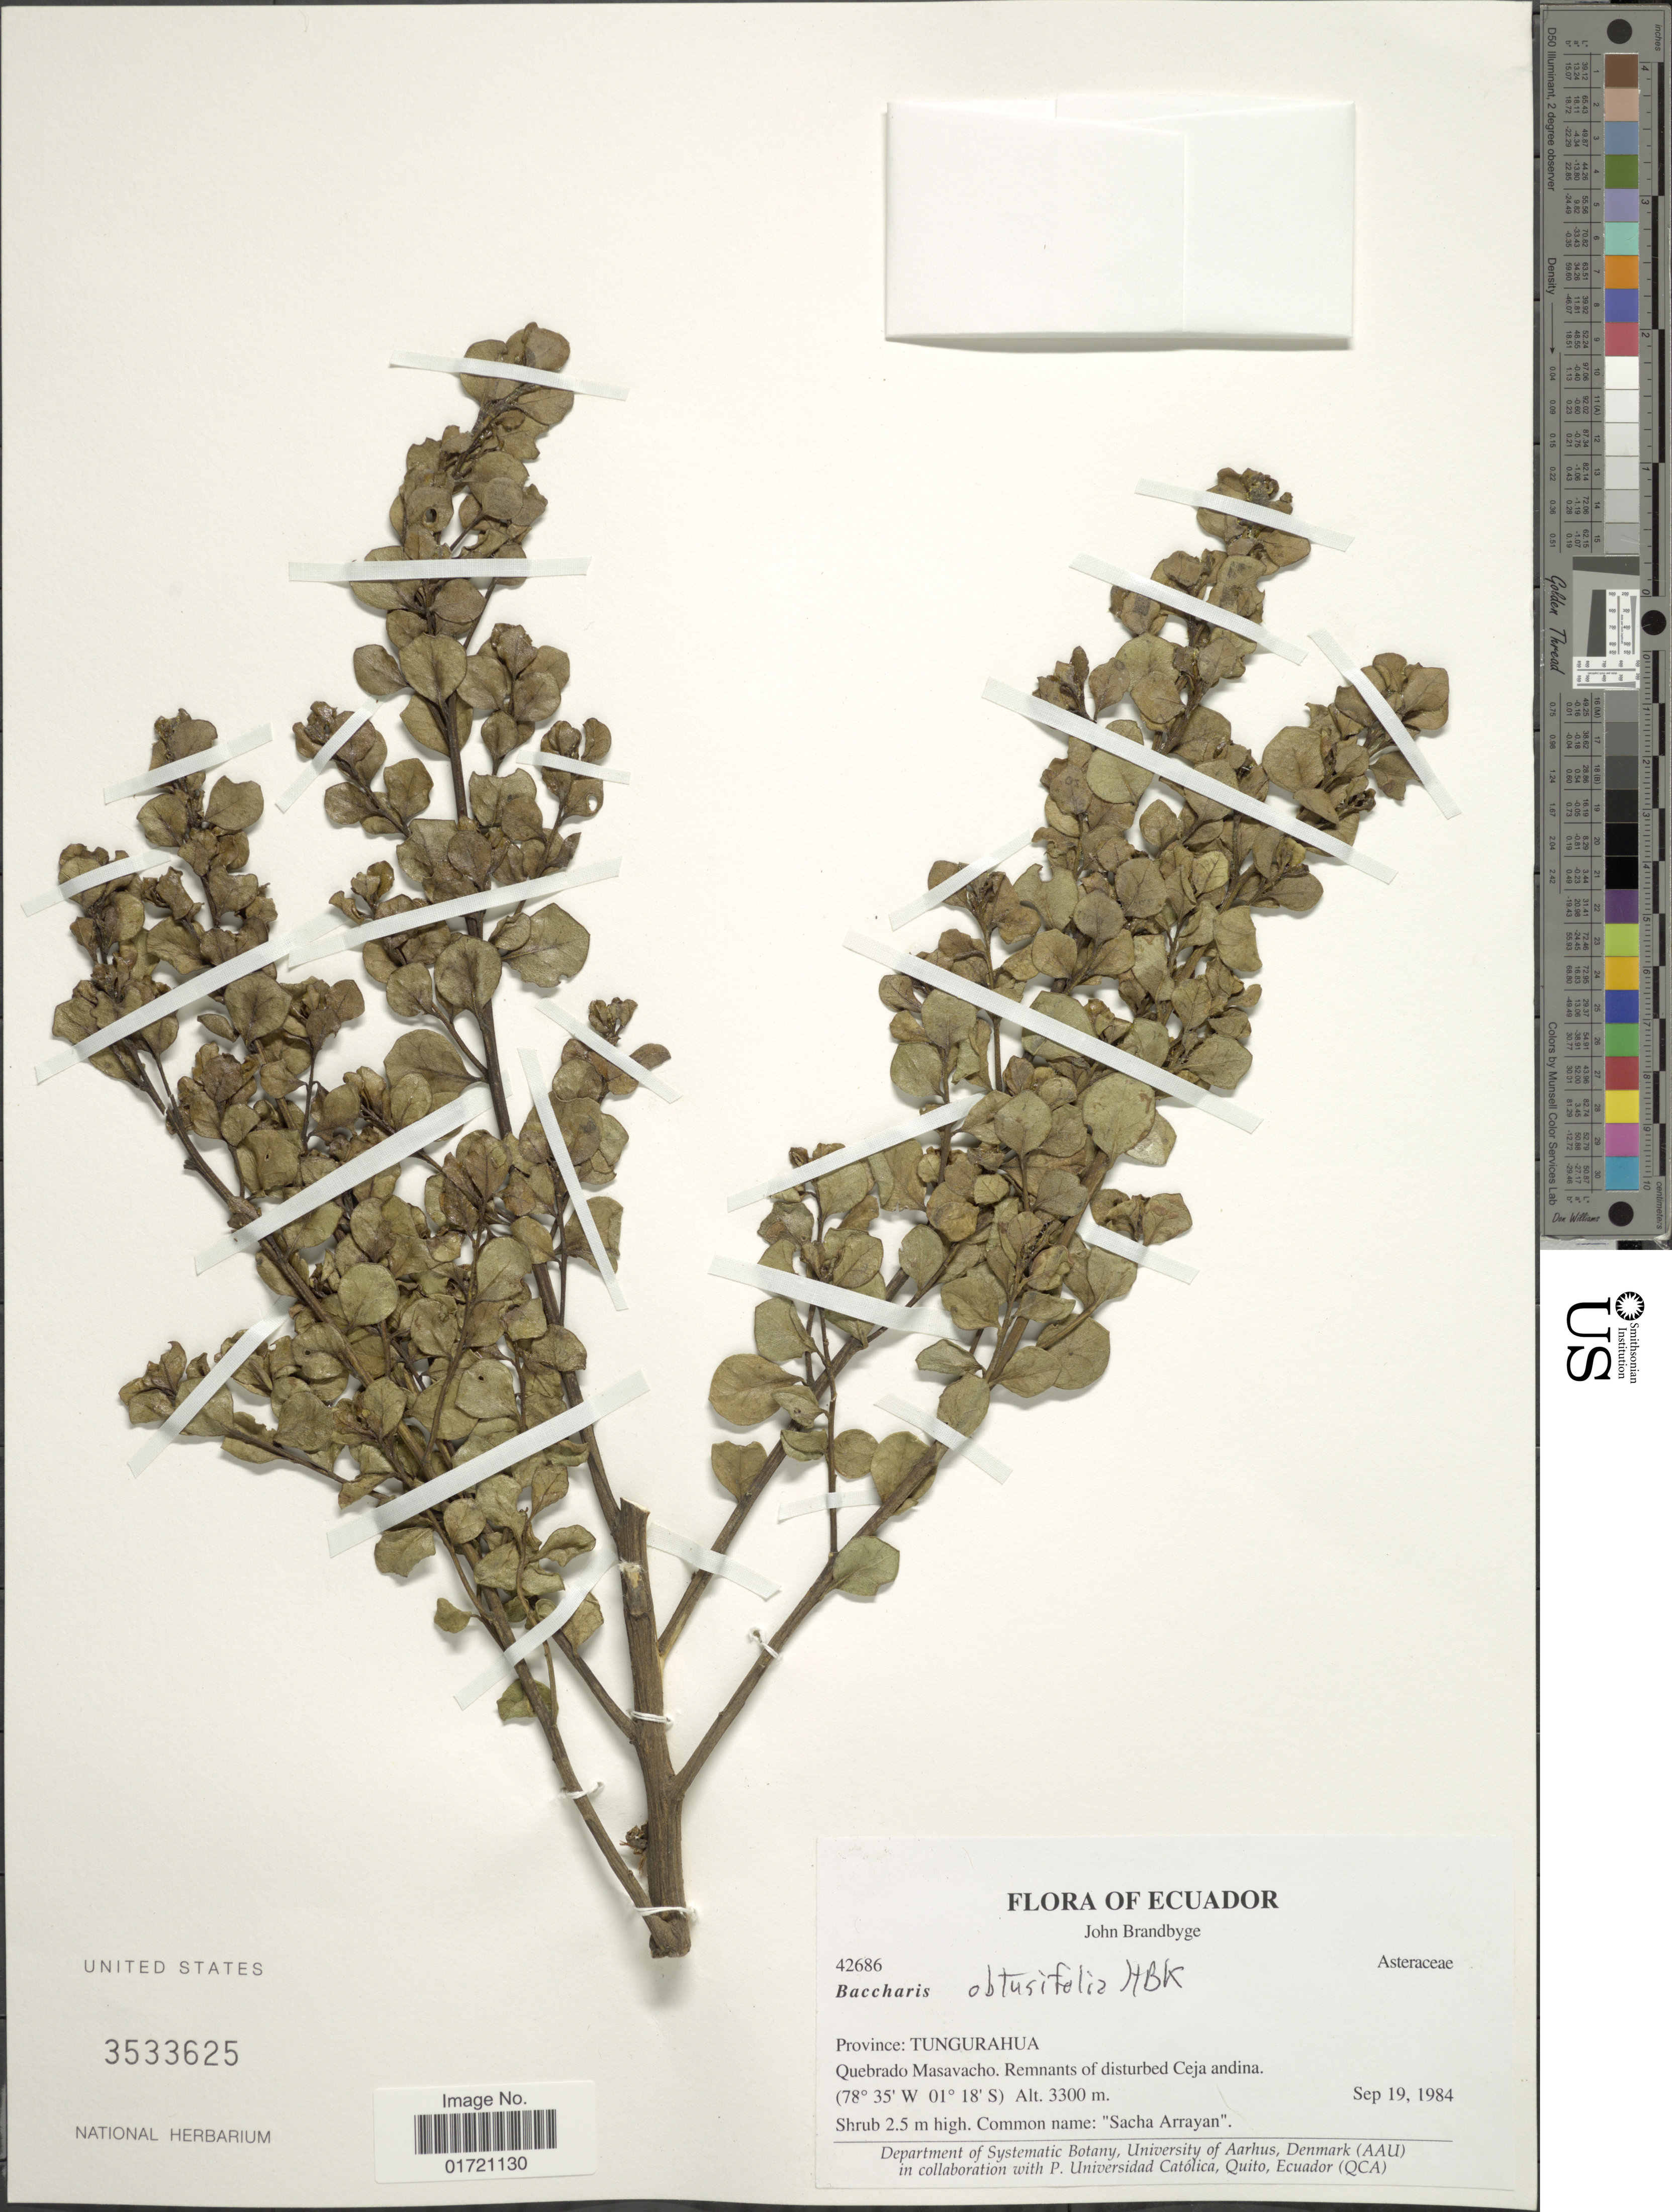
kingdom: Plantae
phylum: Tracheophyta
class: Magnoliopsida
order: Asterales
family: Asteraceae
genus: Baccharis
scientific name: Baccharis obtusifolia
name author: Kunth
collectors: J. Brandbyge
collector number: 42686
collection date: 1984-09-19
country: Ecuador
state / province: Tungurahua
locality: Province: Tungurahua. Quebrado Masavacho. Remnants of disturbed Ceja andina.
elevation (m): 3300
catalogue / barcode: US 3533625